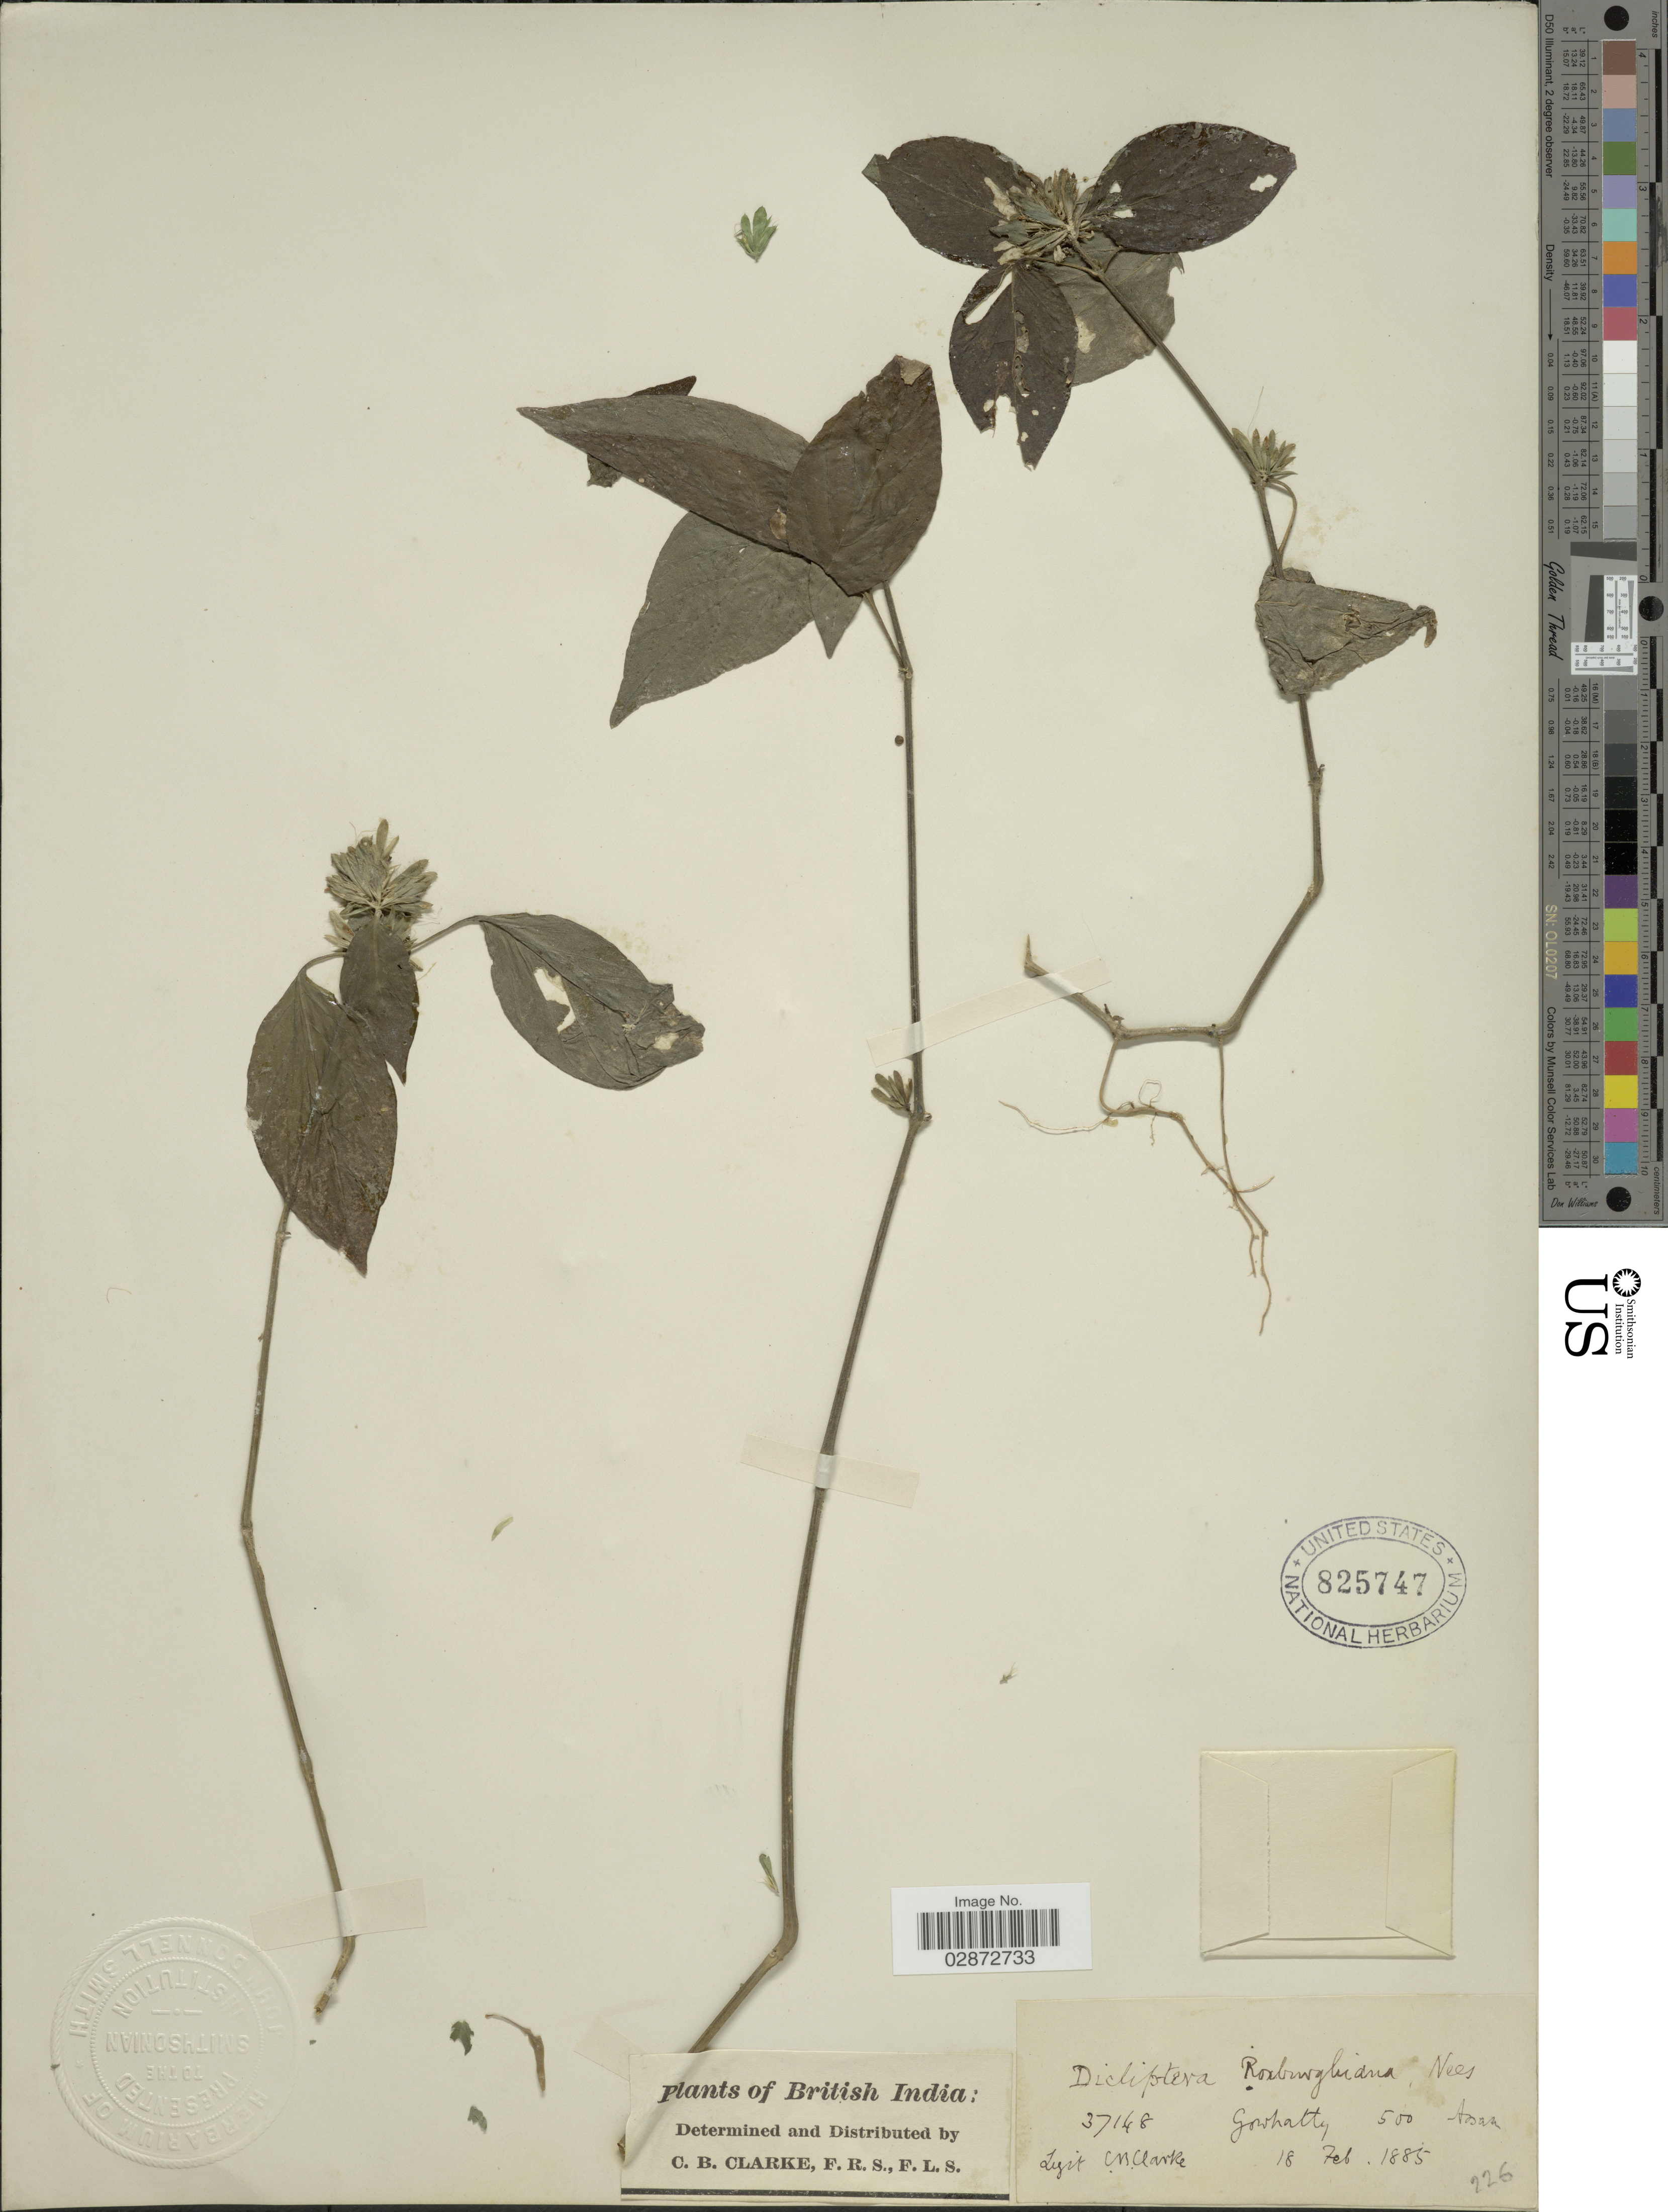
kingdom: Plantae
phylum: Tracheophyta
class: Magnoliopsida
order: Lamiales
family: Acanthaceae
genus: Dicliptera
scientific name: Dicliptera roxburghiana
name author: Nees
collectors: C. B. Clarke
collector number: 37148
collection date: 1885-02-18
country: India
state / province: Assam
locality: British India. Gowhatty. Assam.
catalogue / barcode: US 825747